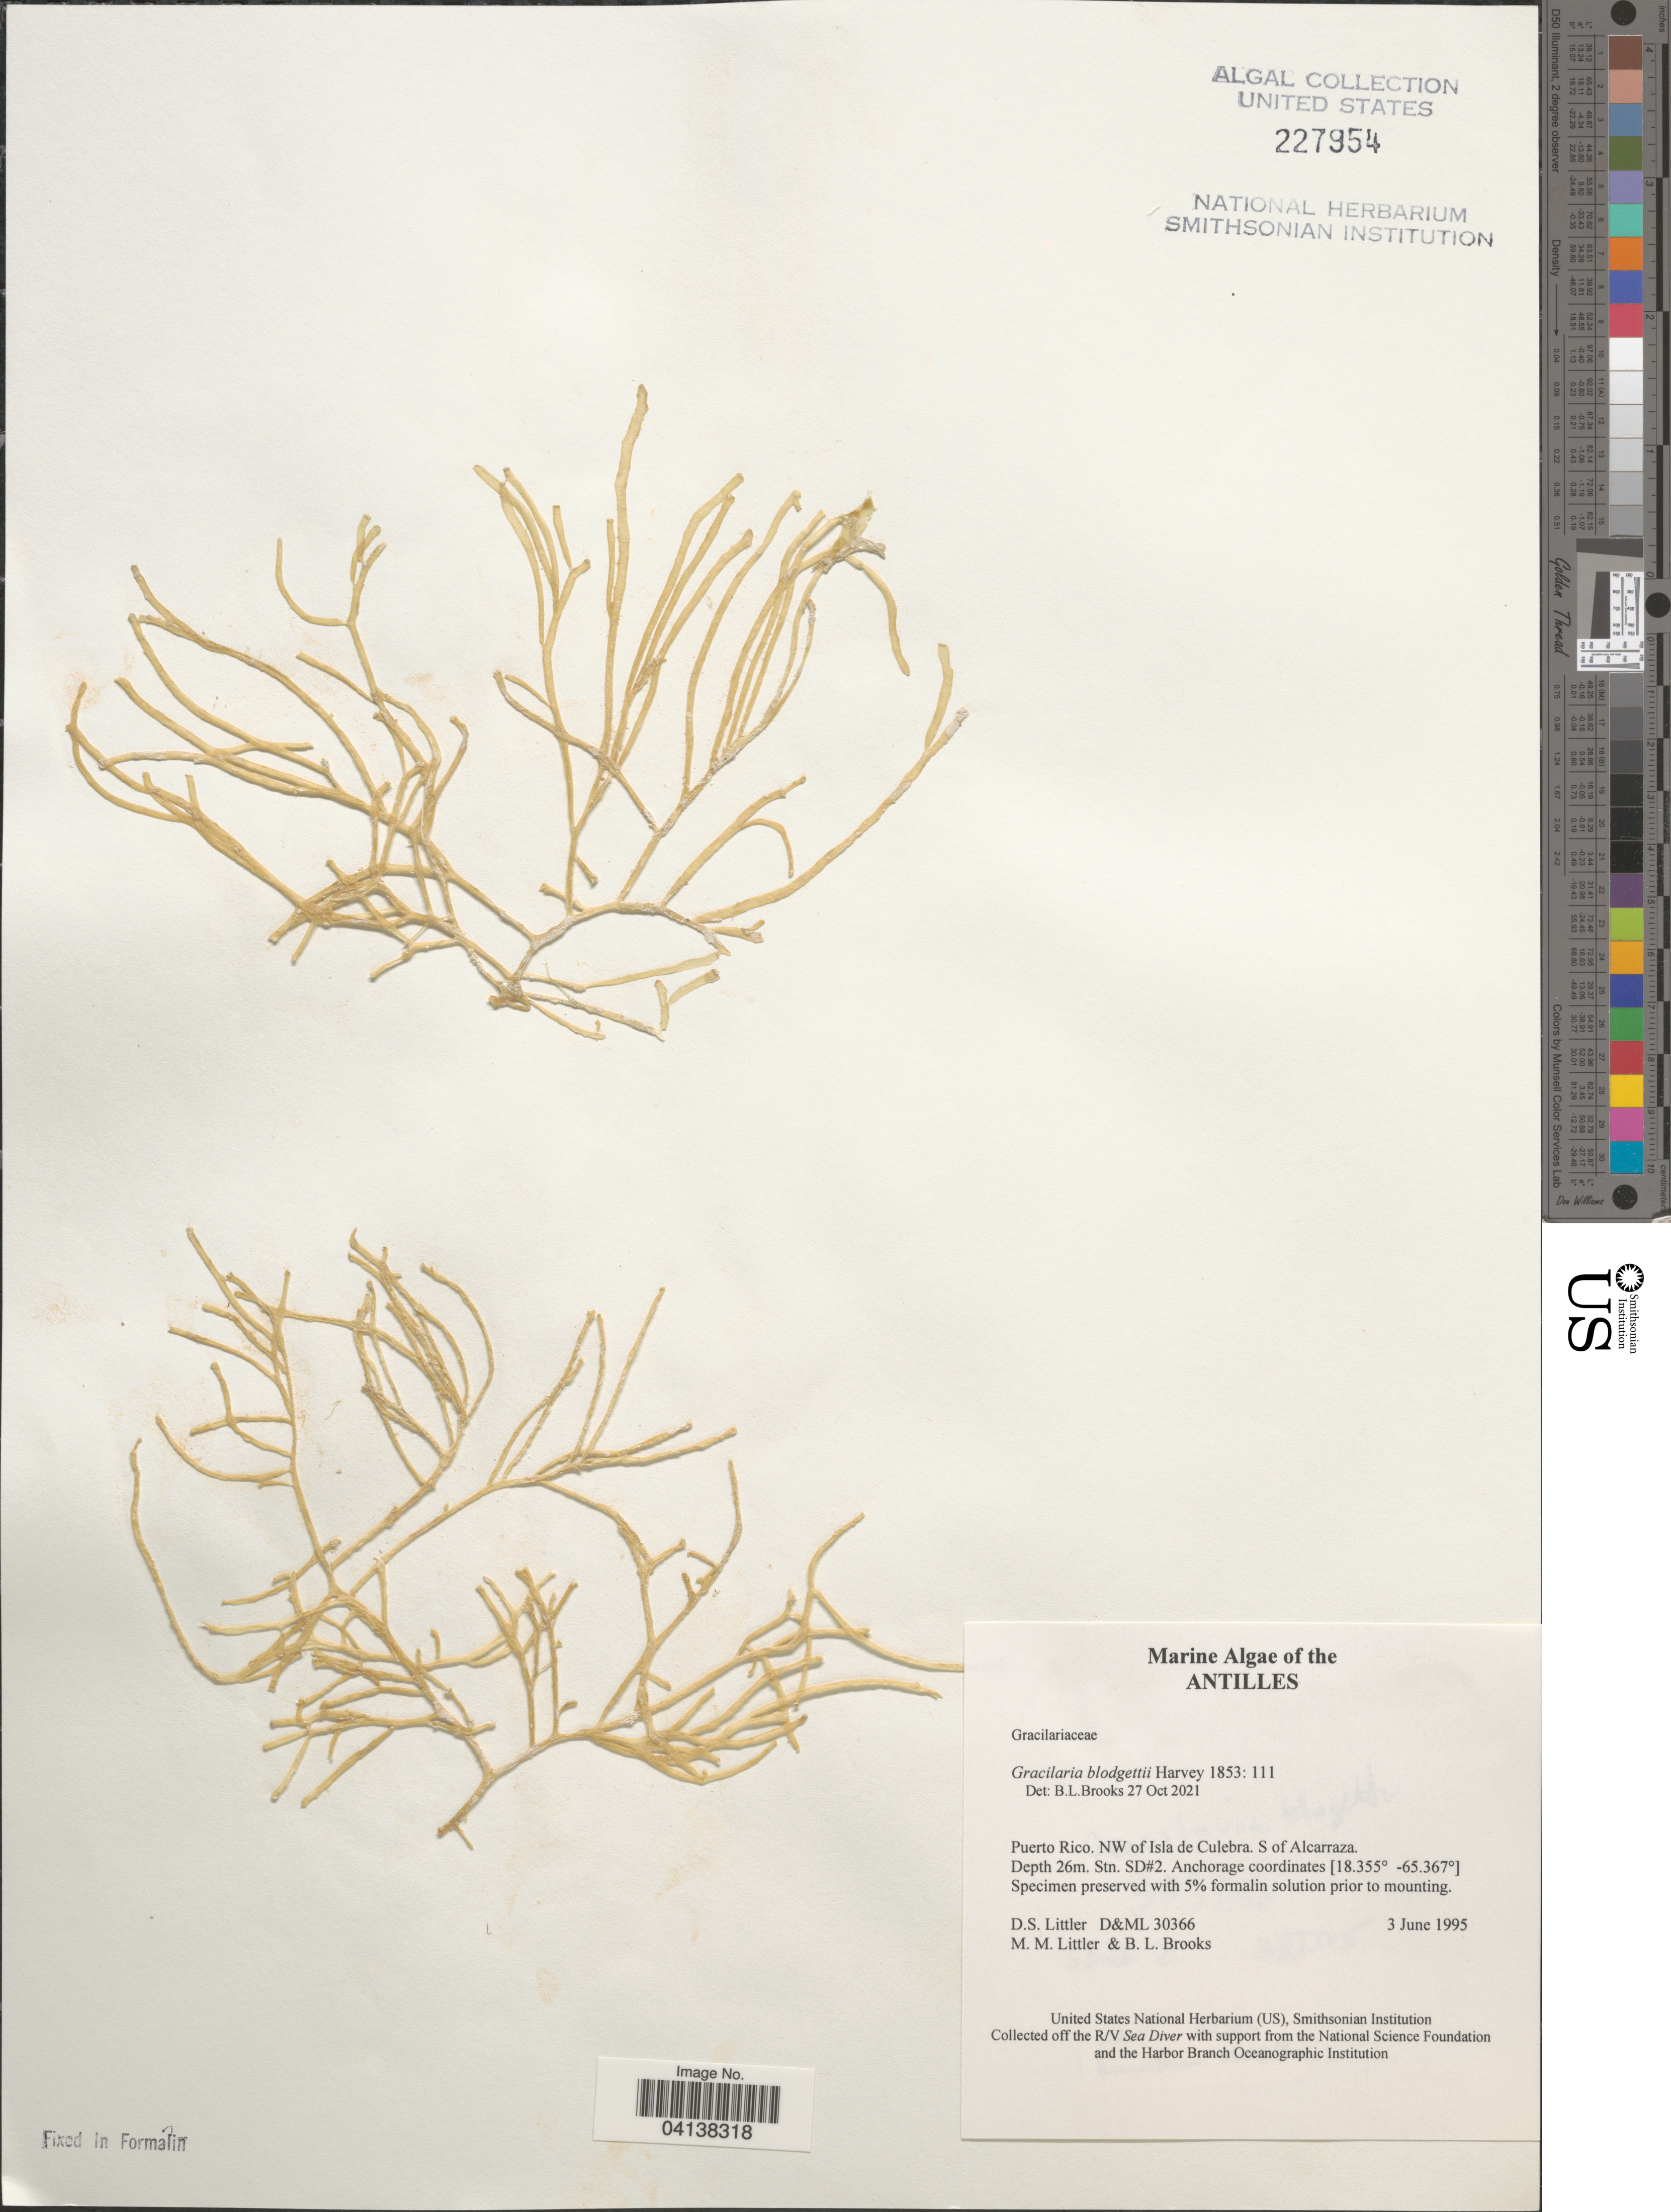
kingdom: Plantae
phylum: Rhodophyta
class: Florideophyceae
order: Gracilariales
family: Gracilariaceae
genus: Gracilaria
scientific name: Gracilaria blodgettii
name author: Harv.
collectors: D. S. Littler & B. Brooks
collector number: D&ML 30366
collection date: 1995-06-03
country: Puerto Rico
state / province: Culebra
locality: NW of Isla de Culebra. S of Alcarraza. Stn. SD#2. The Antilles.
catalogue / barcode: US 227954